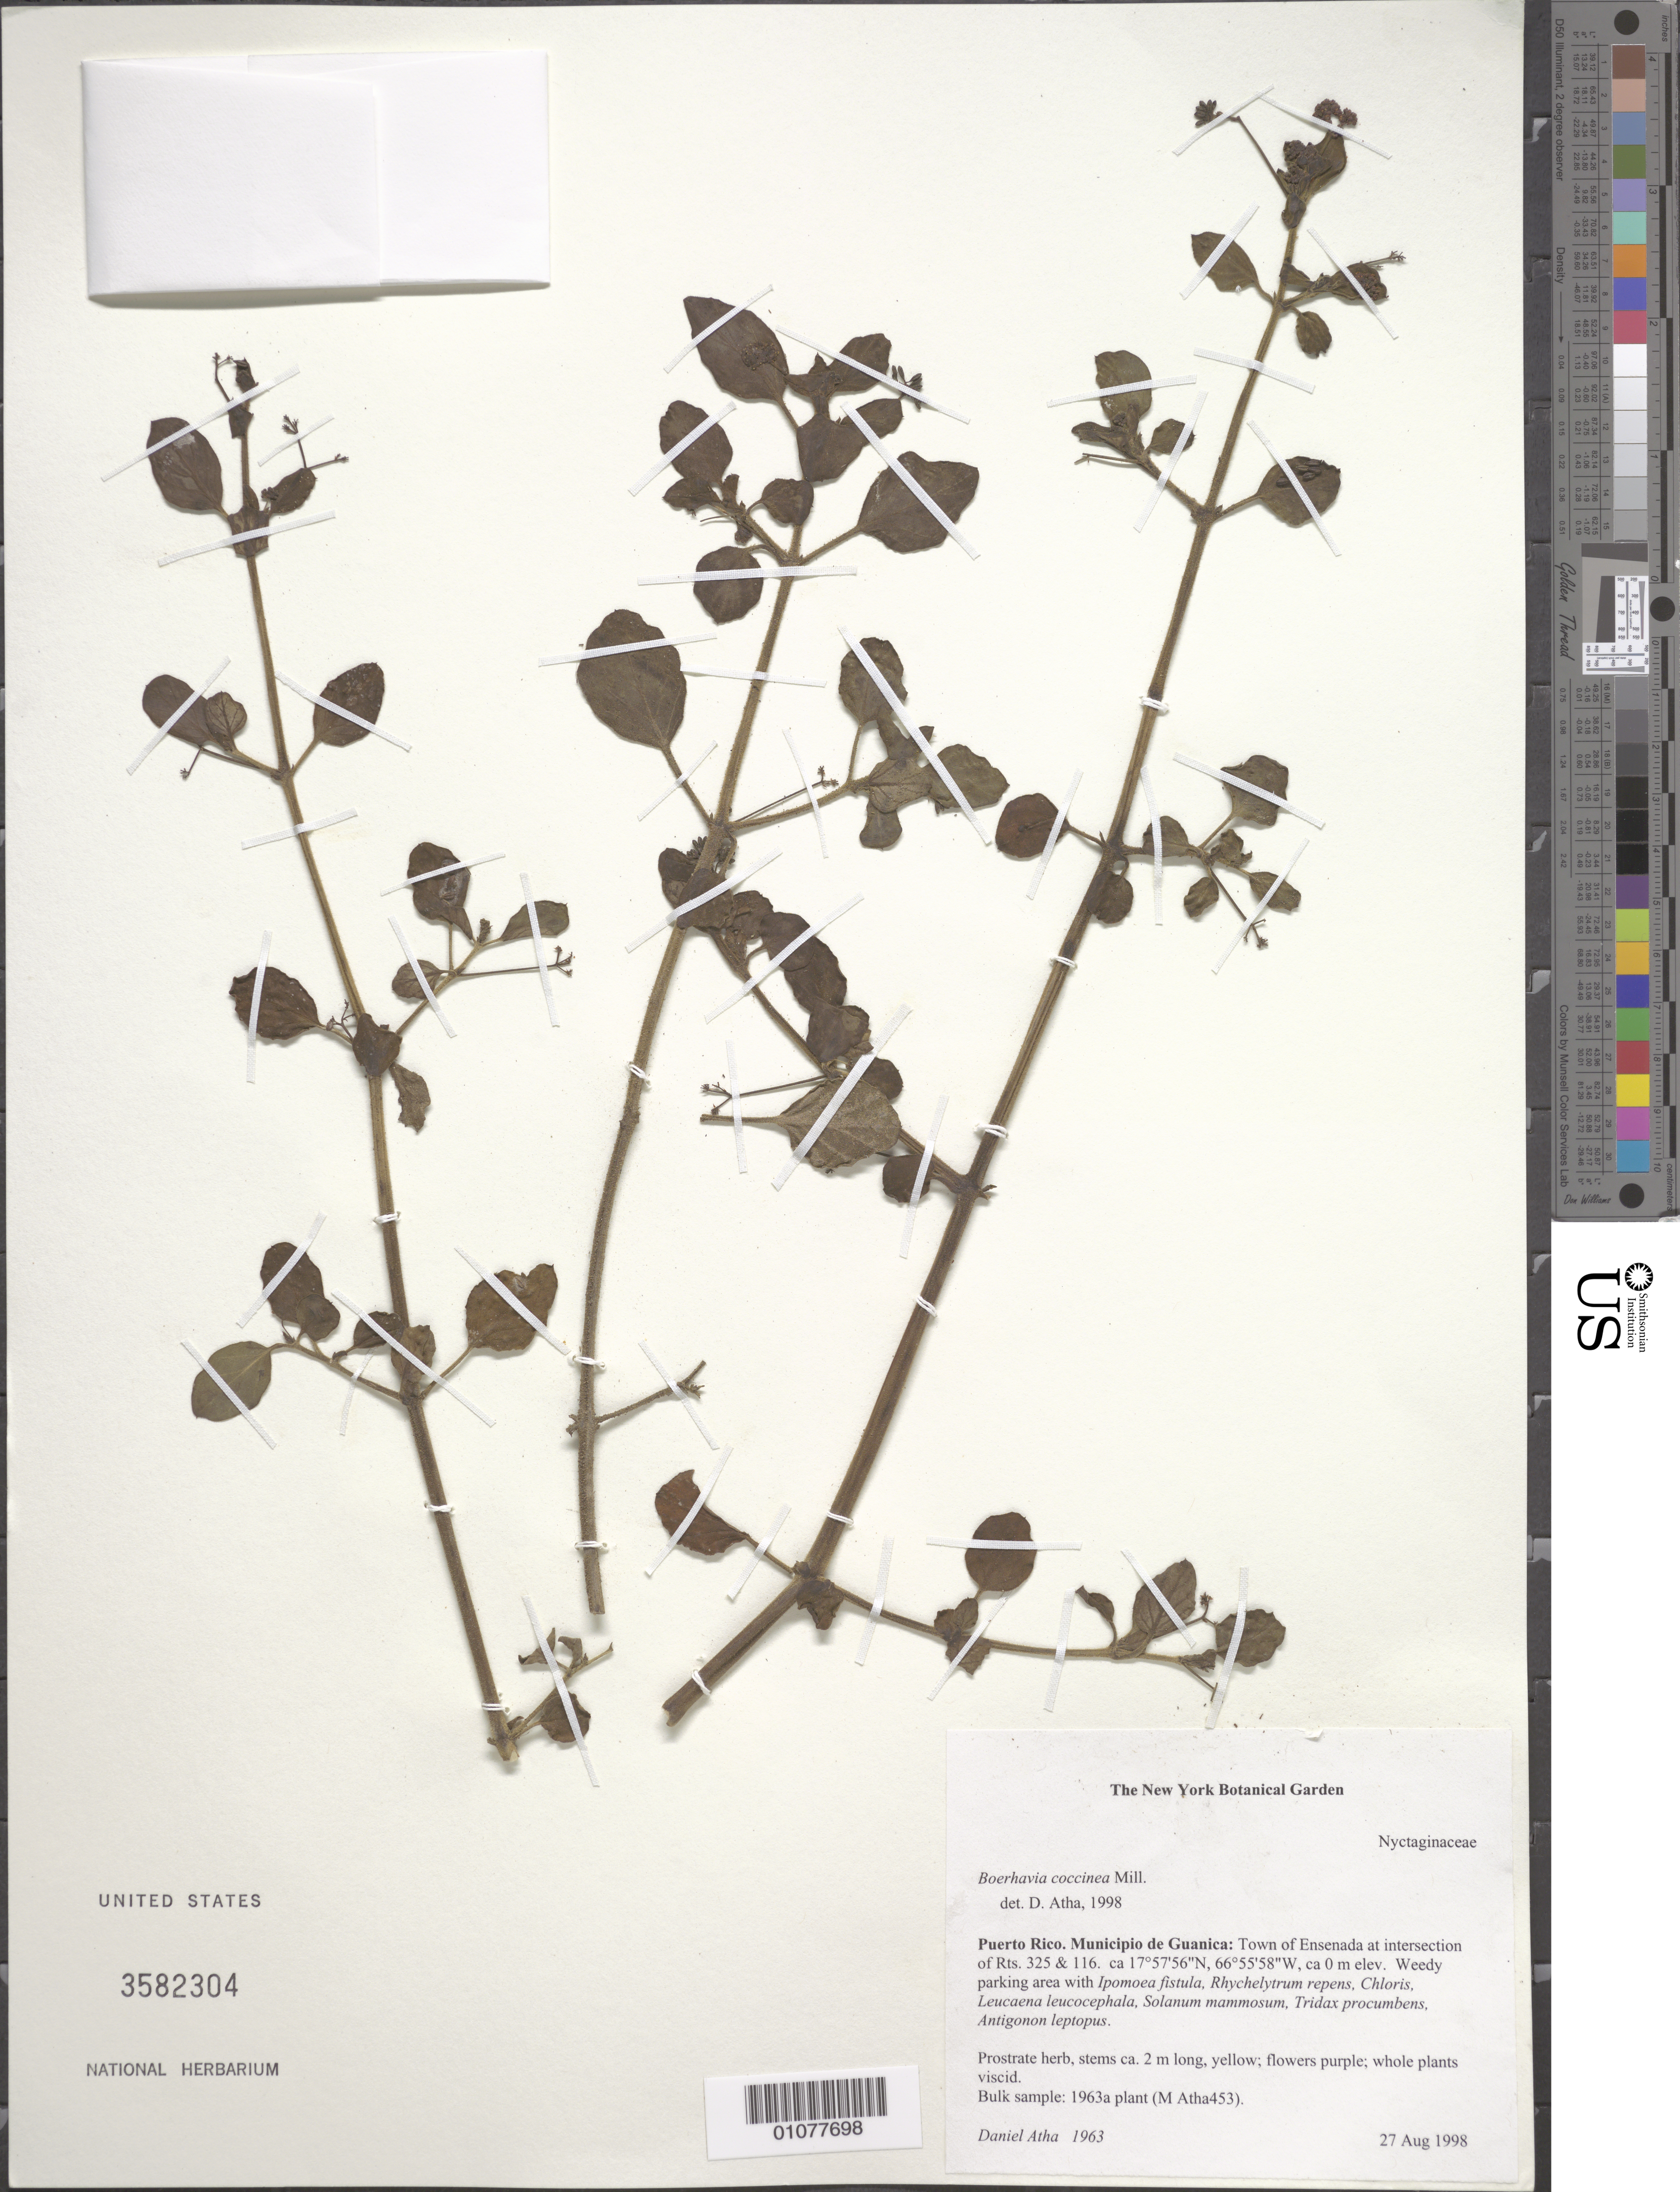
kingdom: Plantae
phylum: Tracheophyta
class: Magnoliopsida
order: Caryophyllales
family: Nyctaginaceae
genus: Boerhavia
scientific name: Boerhavia coccinea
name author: Mill.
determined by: Atha, D.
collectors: D. Atha & J. A. Cedeño M.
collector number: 1963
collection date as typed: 27 Aug 1998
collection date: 1998-08-27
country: Puerto Rico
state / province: Guanica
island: Puerto Rico I.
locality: Municipio Guanica; Town of Ensenada at intersection of Rts. 325 & 116.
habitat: Weedy parking area. With Ipomoea fistula, Rhynchelytrum repens, Chloris, Leucaena leucocephala, Solanum mammosum, Tridax procumbens, and Antigonon leptopus.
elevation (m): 0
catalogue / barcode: US 3582304